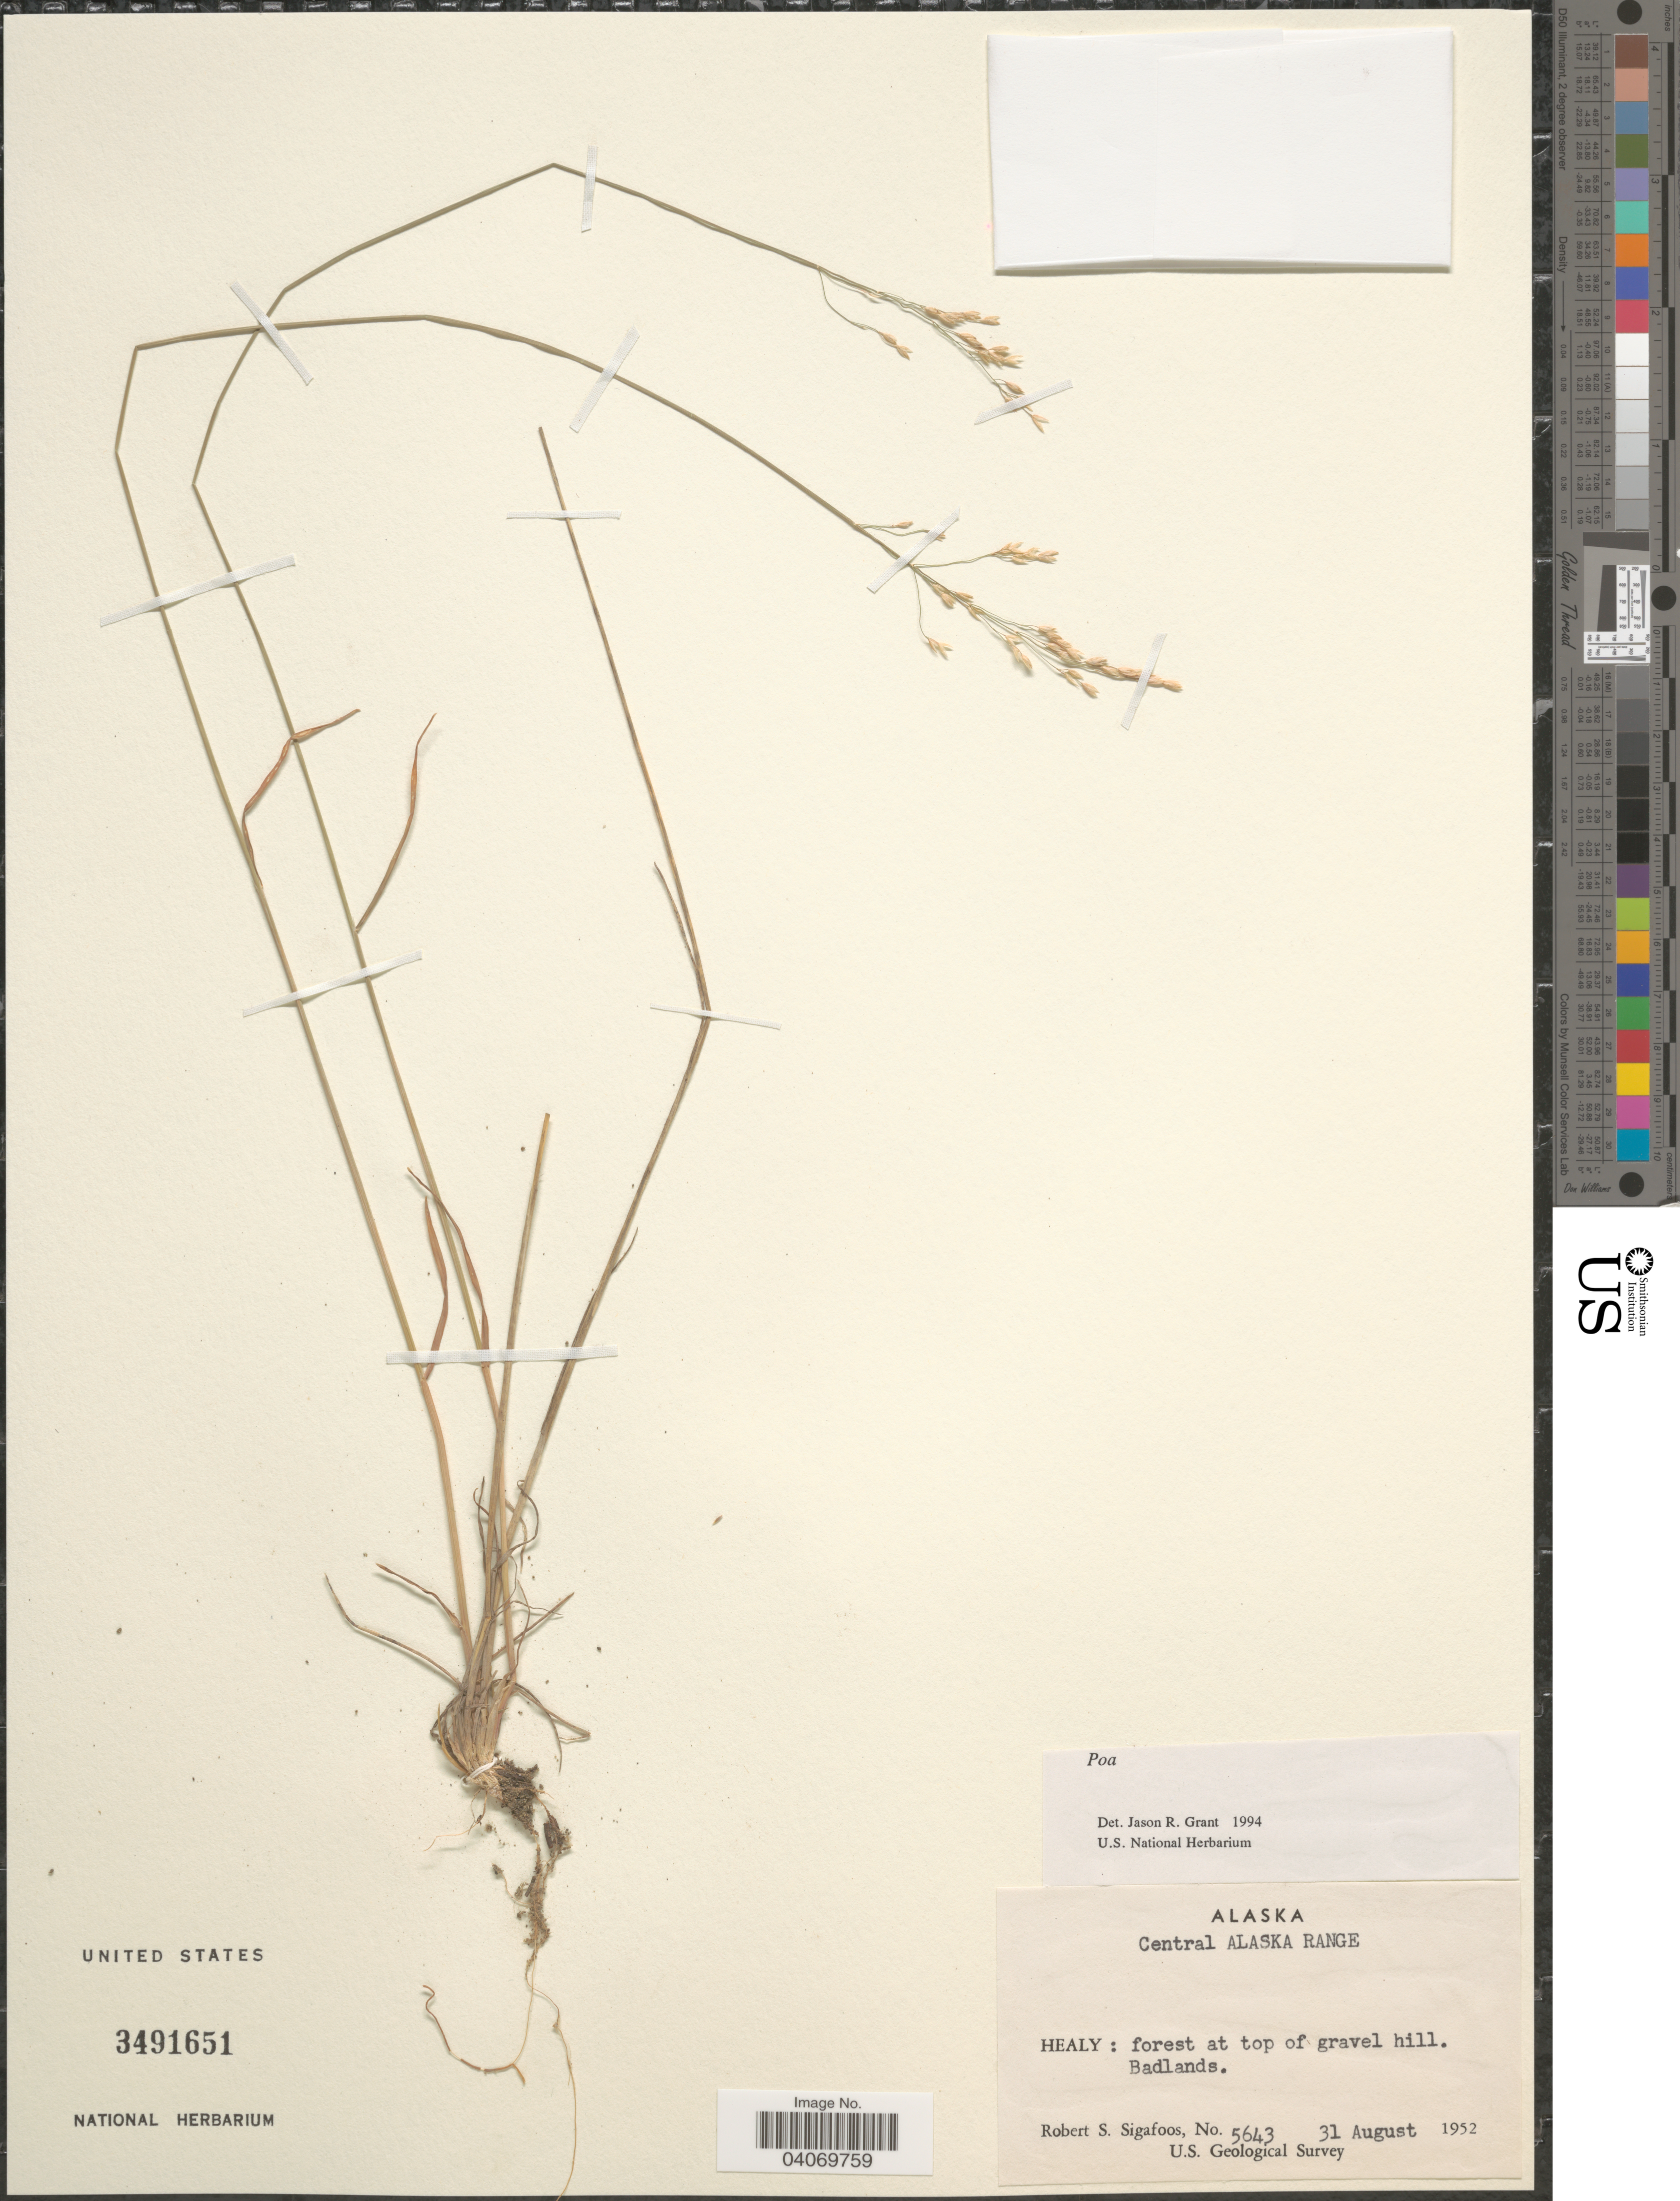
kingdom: Plantae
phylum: Tracheophyta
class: Liliopsida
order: Poales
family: Poaceae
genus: Poa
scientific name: Poa sp.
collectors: R. Sigafoos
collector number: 5643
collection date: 1952-08-31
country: United States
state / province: Alaska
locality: Central Alaska Range. Healy: forest at top of gravel hill. Badlands. U.S. Geological Survey.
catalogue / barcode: US 3491651